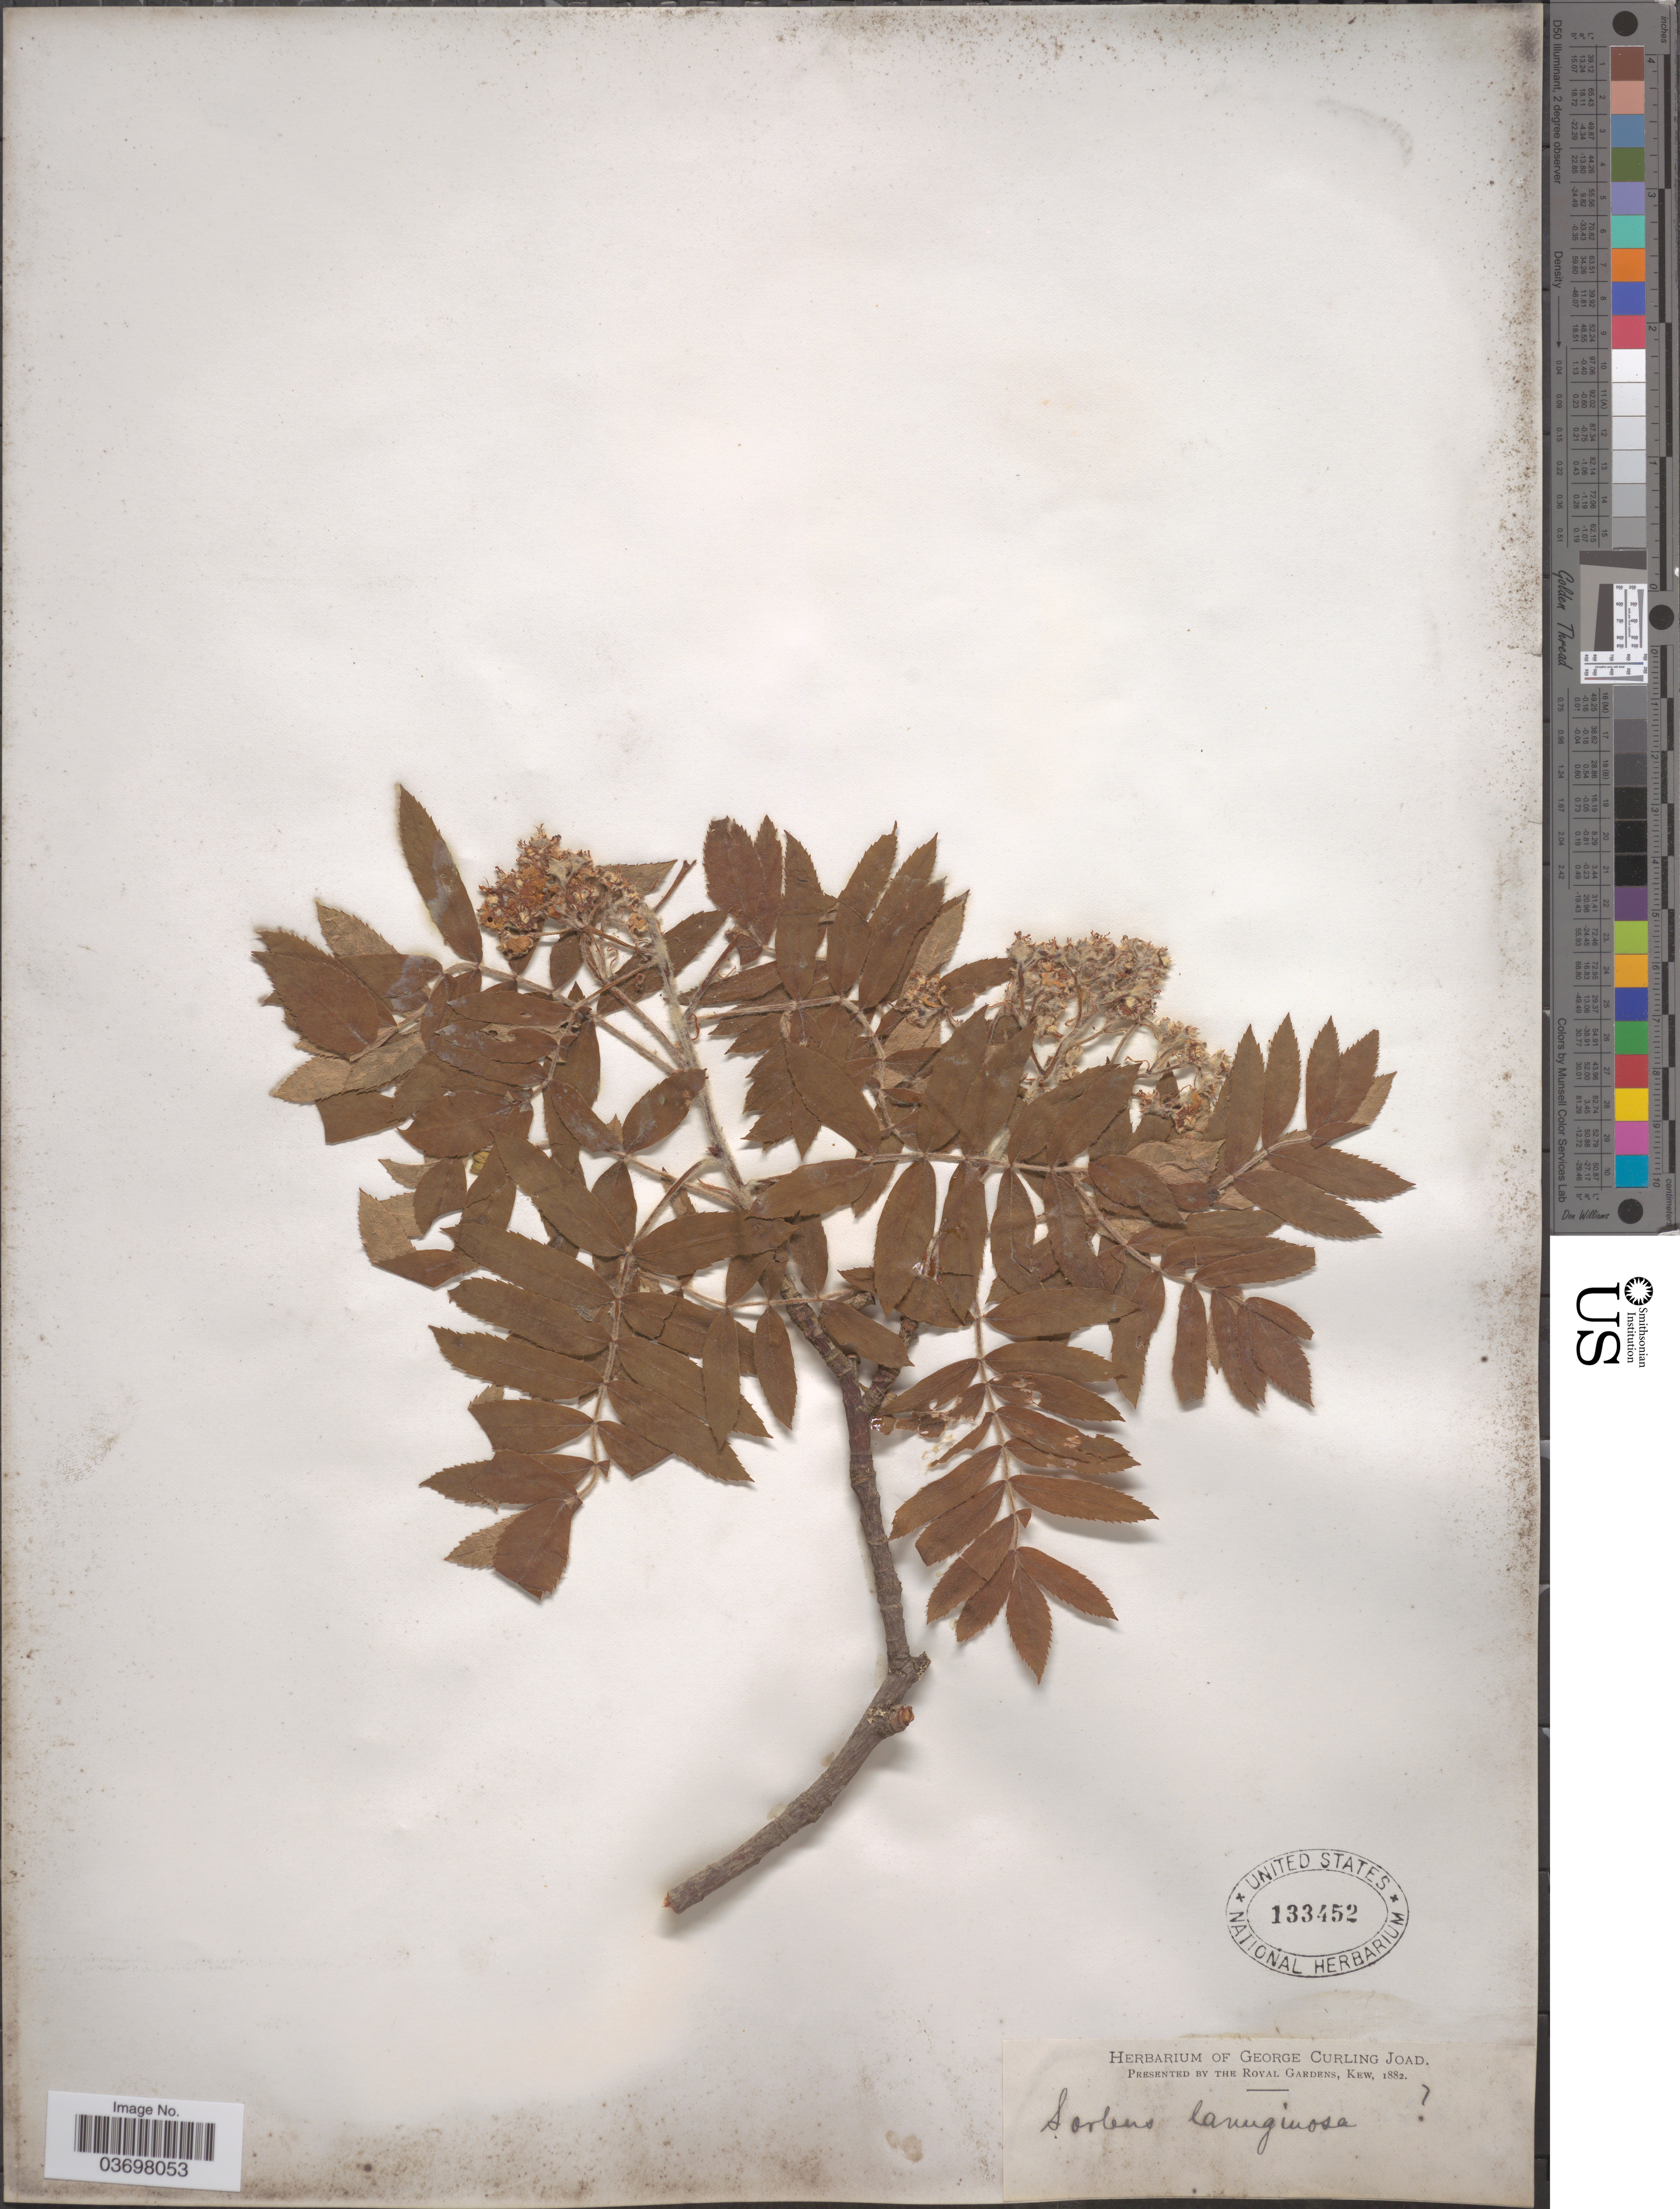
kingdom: Plantae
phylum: Tracheophyta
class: Magnoliopsida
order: Rosales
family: Rosaceae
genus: Sorbus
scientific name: Sorbus lanuginosa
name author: Kit. ex Schult.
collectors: ex herb. George Curling Joad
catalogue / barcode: US 133452